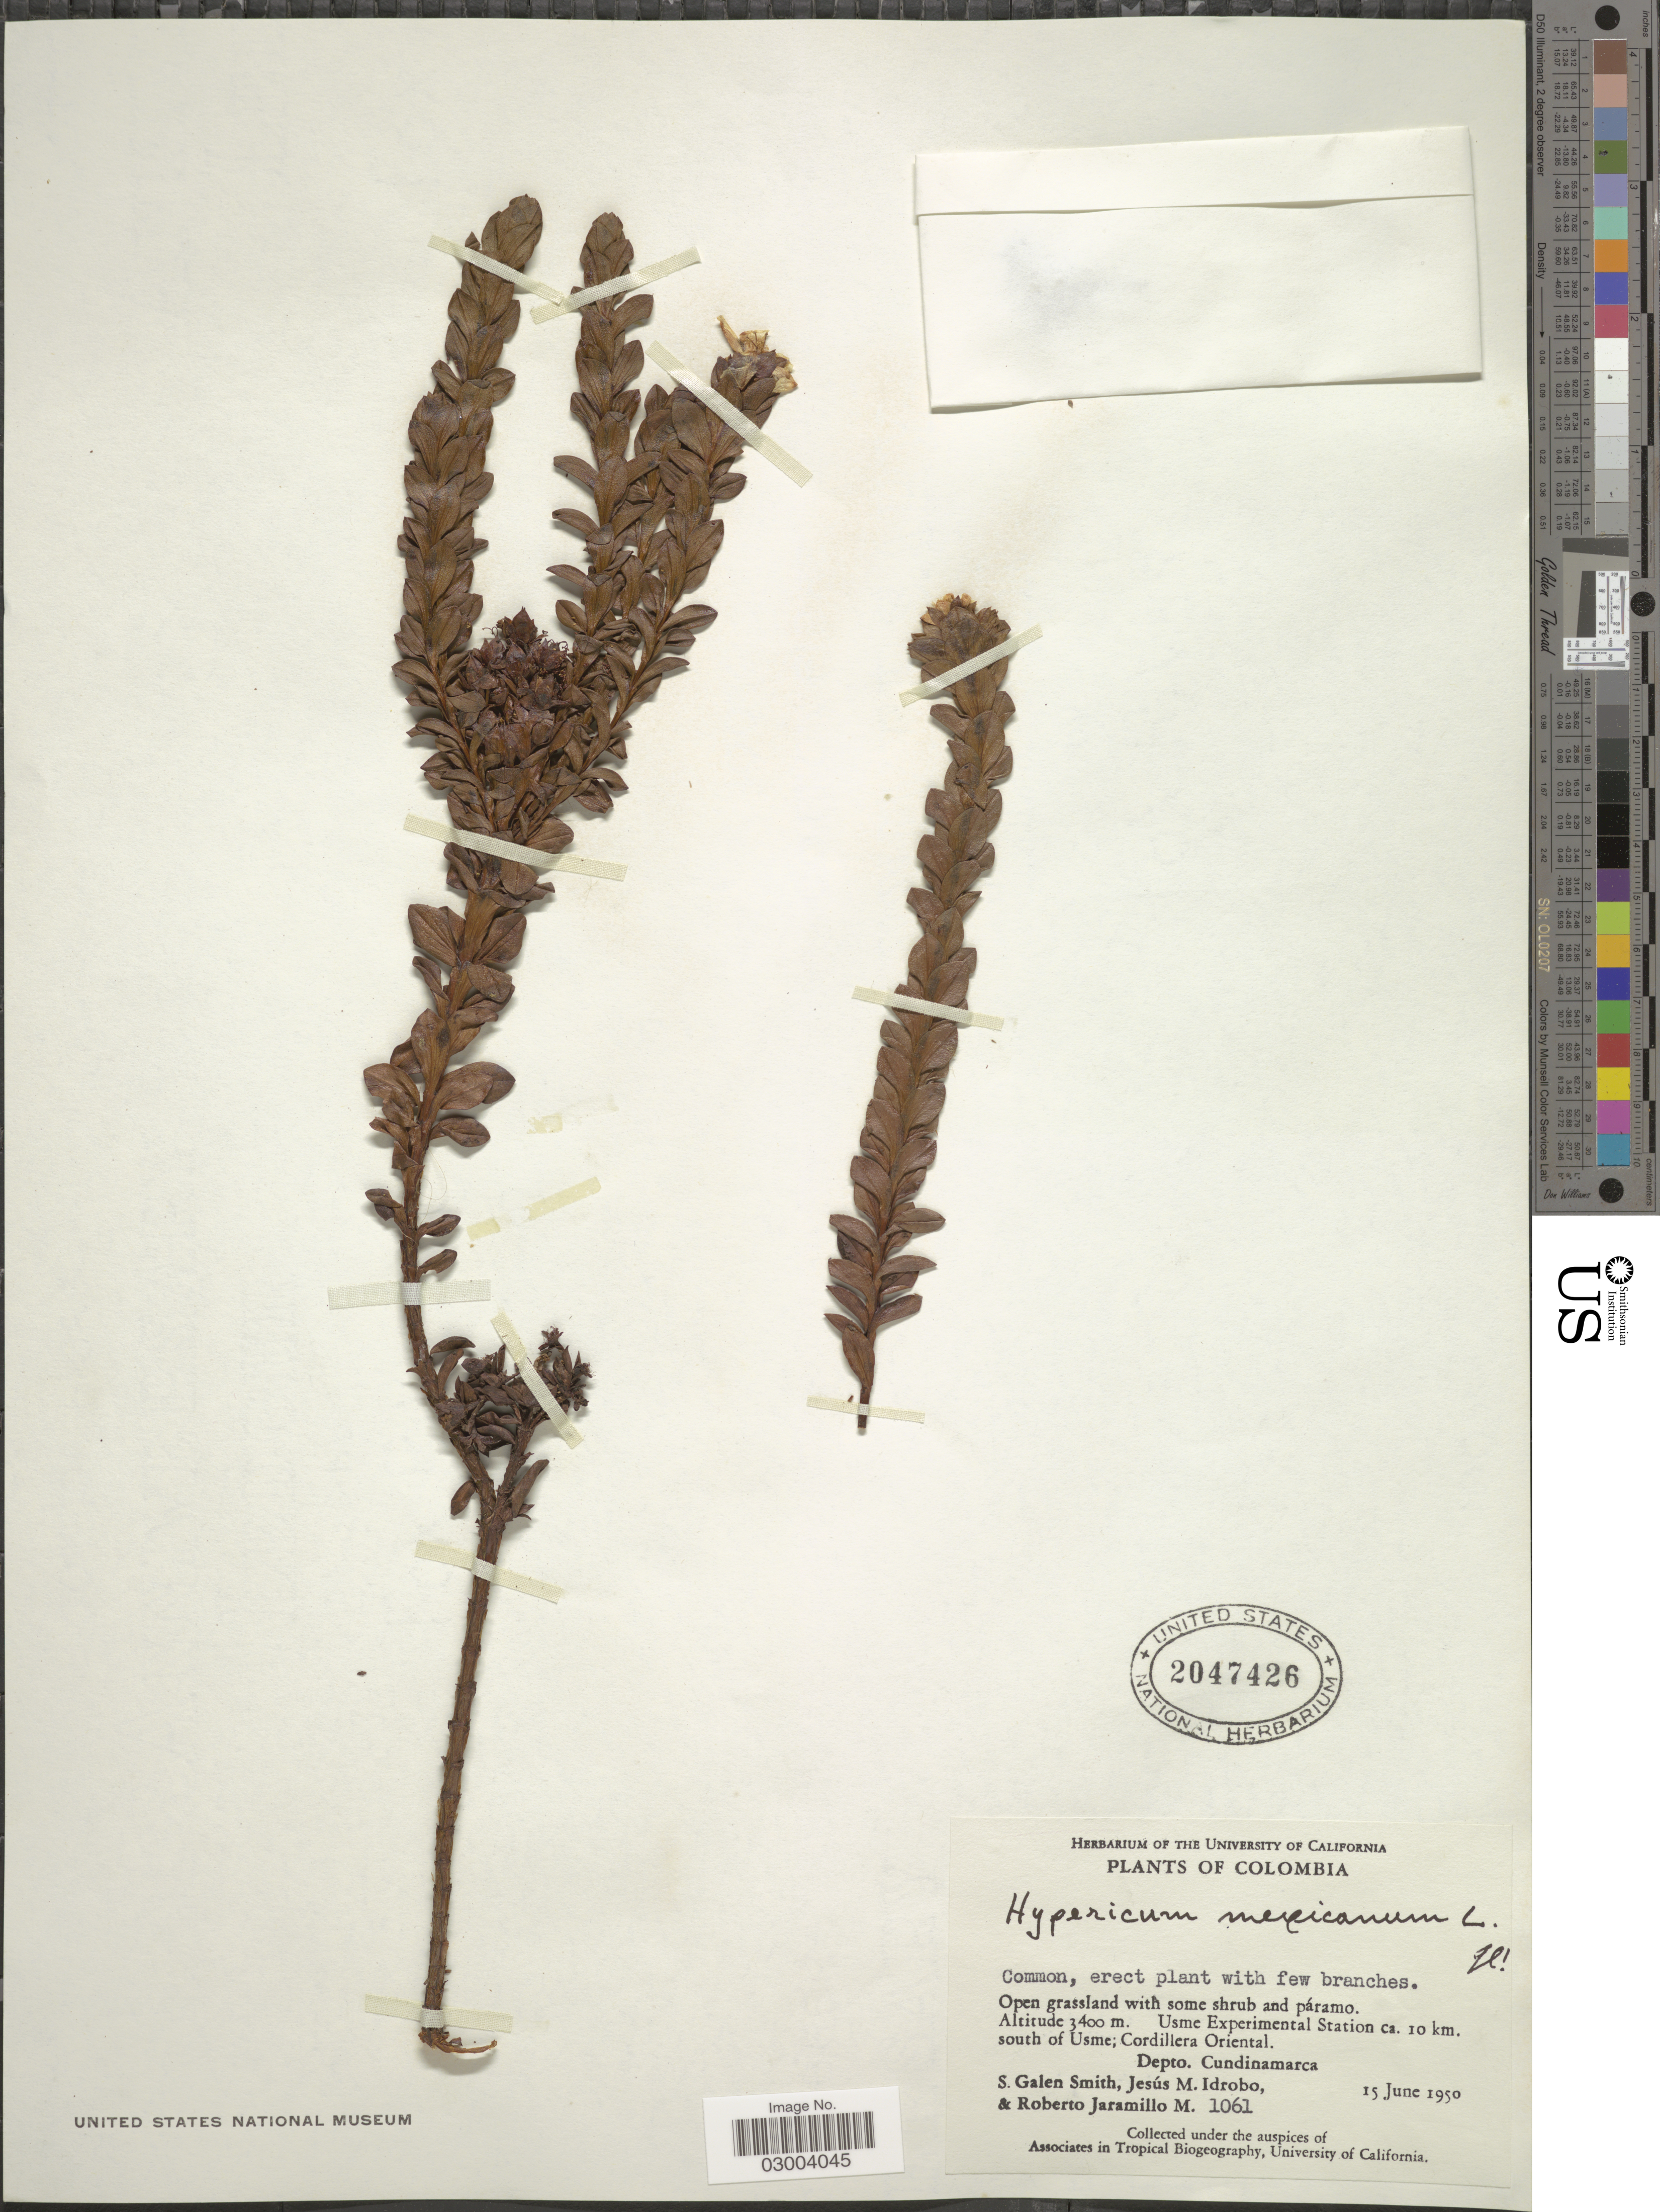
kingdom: Plantae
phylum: Tracheophyta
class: Magnoliopsida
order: Malpighiales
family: Hypericaceae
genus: Hypericum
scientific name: Hypericum mexicanum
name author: L.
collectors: S. G. Smith, J. M. Idrobo & R. Jaramillo M.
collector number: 1061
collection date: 1950-06-15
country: Colombia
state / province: Cundinamarca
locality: Usme Experimental Station ca. 10 km. south of Usme; Cordillera Oriental, Depto. Cundinamarca.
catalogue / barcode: US 2047426